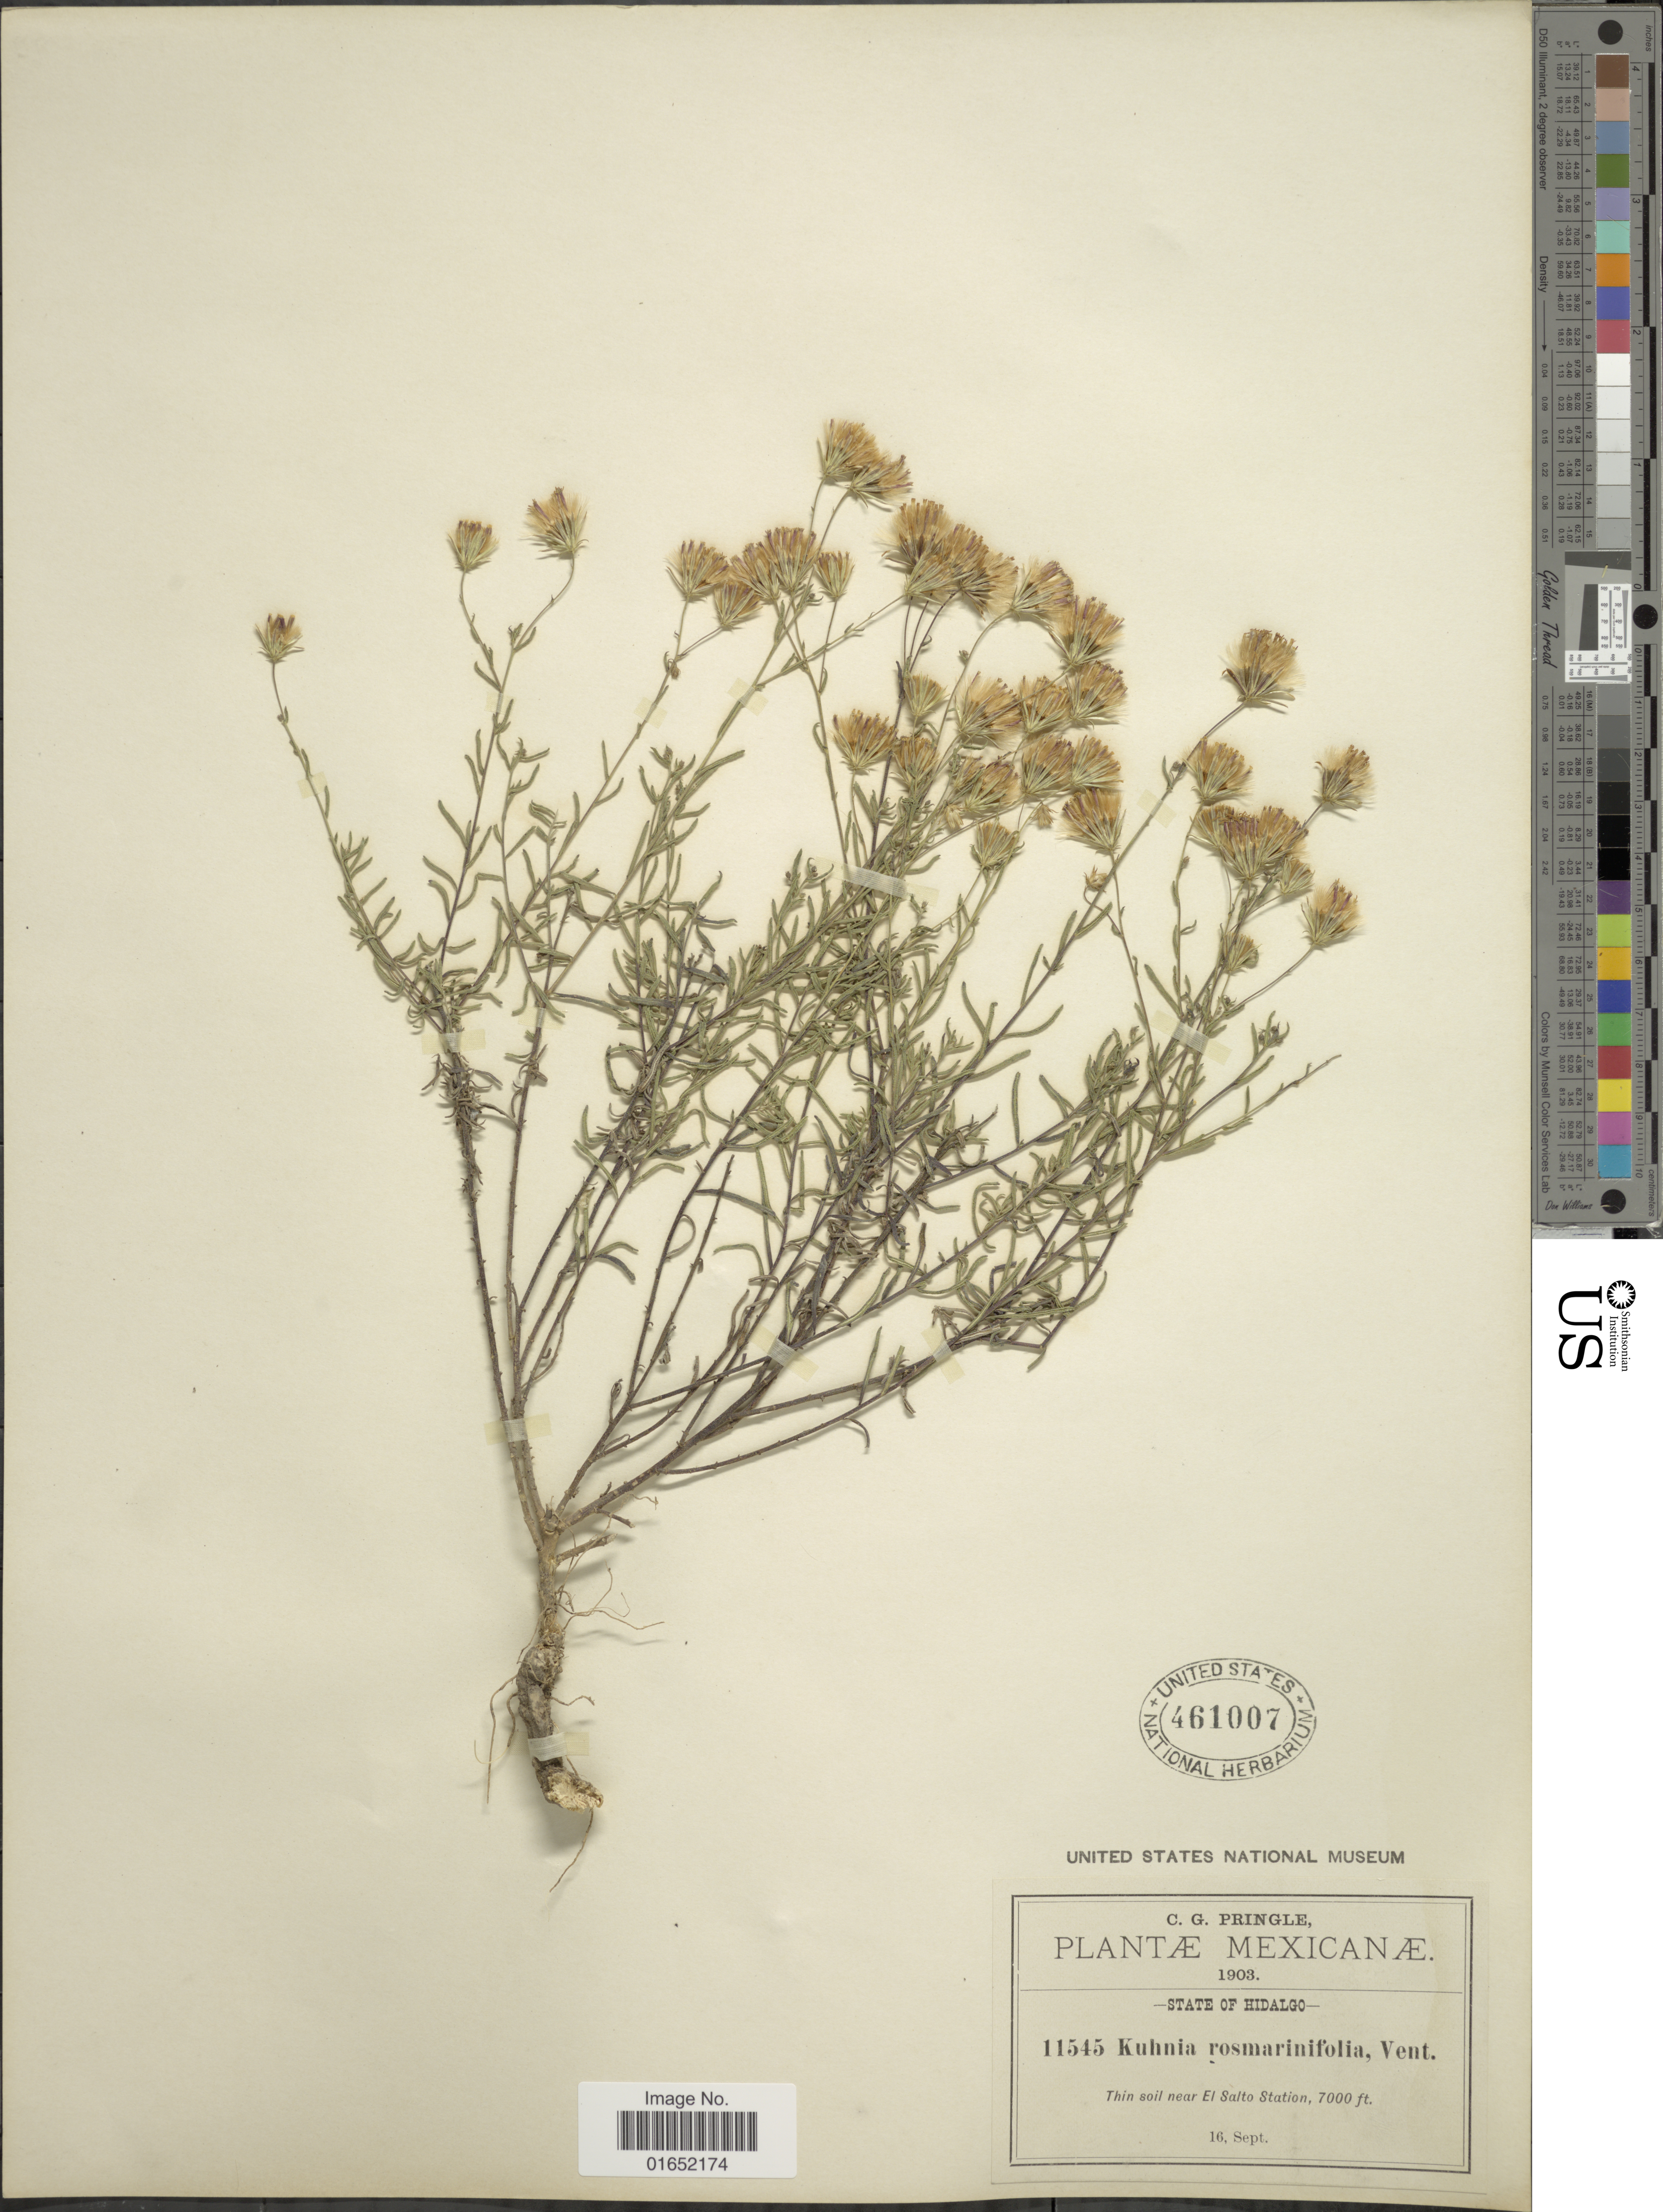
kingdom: Plantae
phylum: Tracheophyta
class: Magnoliopsida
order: Asterales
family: Asteraceae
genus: Brickellia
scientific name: Brickellia rosmarinifolia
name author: (Vent.) W.A. Weber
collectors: C. G. Pringle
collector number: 11545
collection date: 1903-09-16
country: Mexico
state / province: Hidalgo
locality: Thin soil near El Salto Station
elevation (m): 2134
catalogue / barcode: US 461007